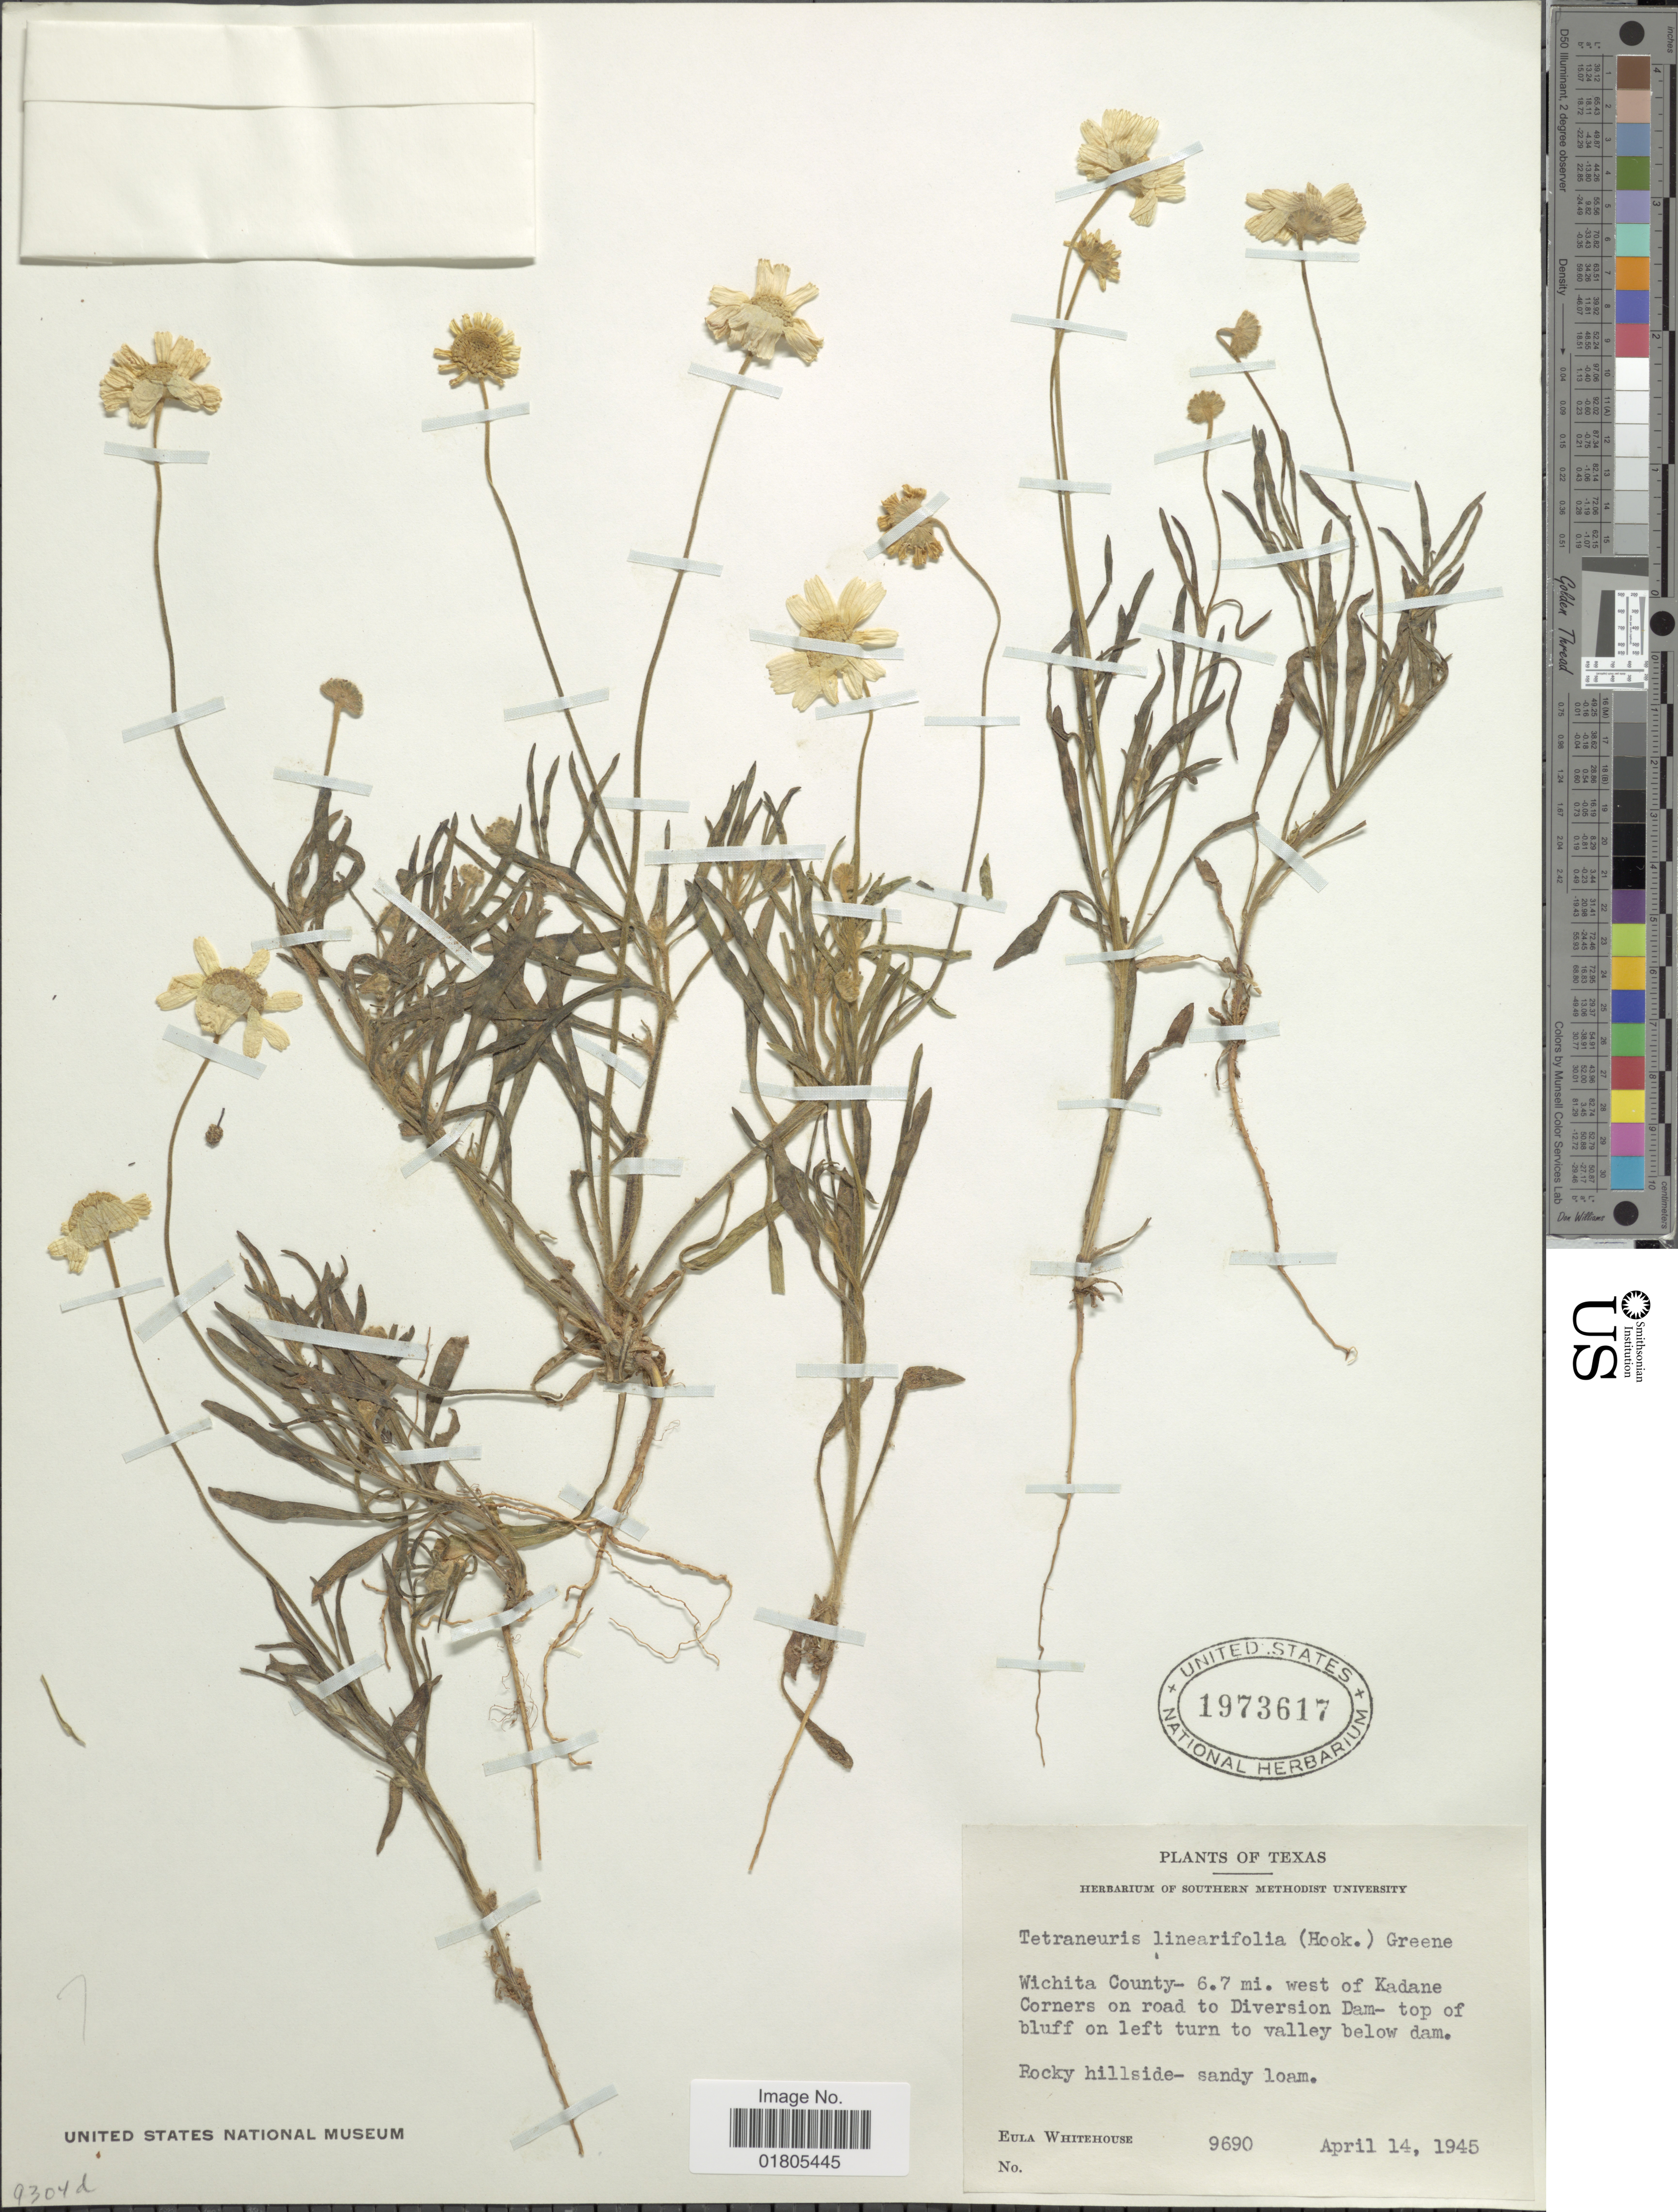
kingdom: Plantae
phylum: Tracheophyta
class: Magnoliopsida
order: Asterales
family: Asteraceae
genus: Actinea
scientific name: Actinea linearifolia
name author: (Hook.) Kuntze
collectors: E. Whitehouse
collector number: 9690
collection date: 1945-04-14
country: United States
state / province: Texas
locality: Wichita County - 6.7 mi. west of Kadane Corners on road to Diversion Dam- top of bluff on left turn to valley below dam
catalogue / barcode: US 1973617